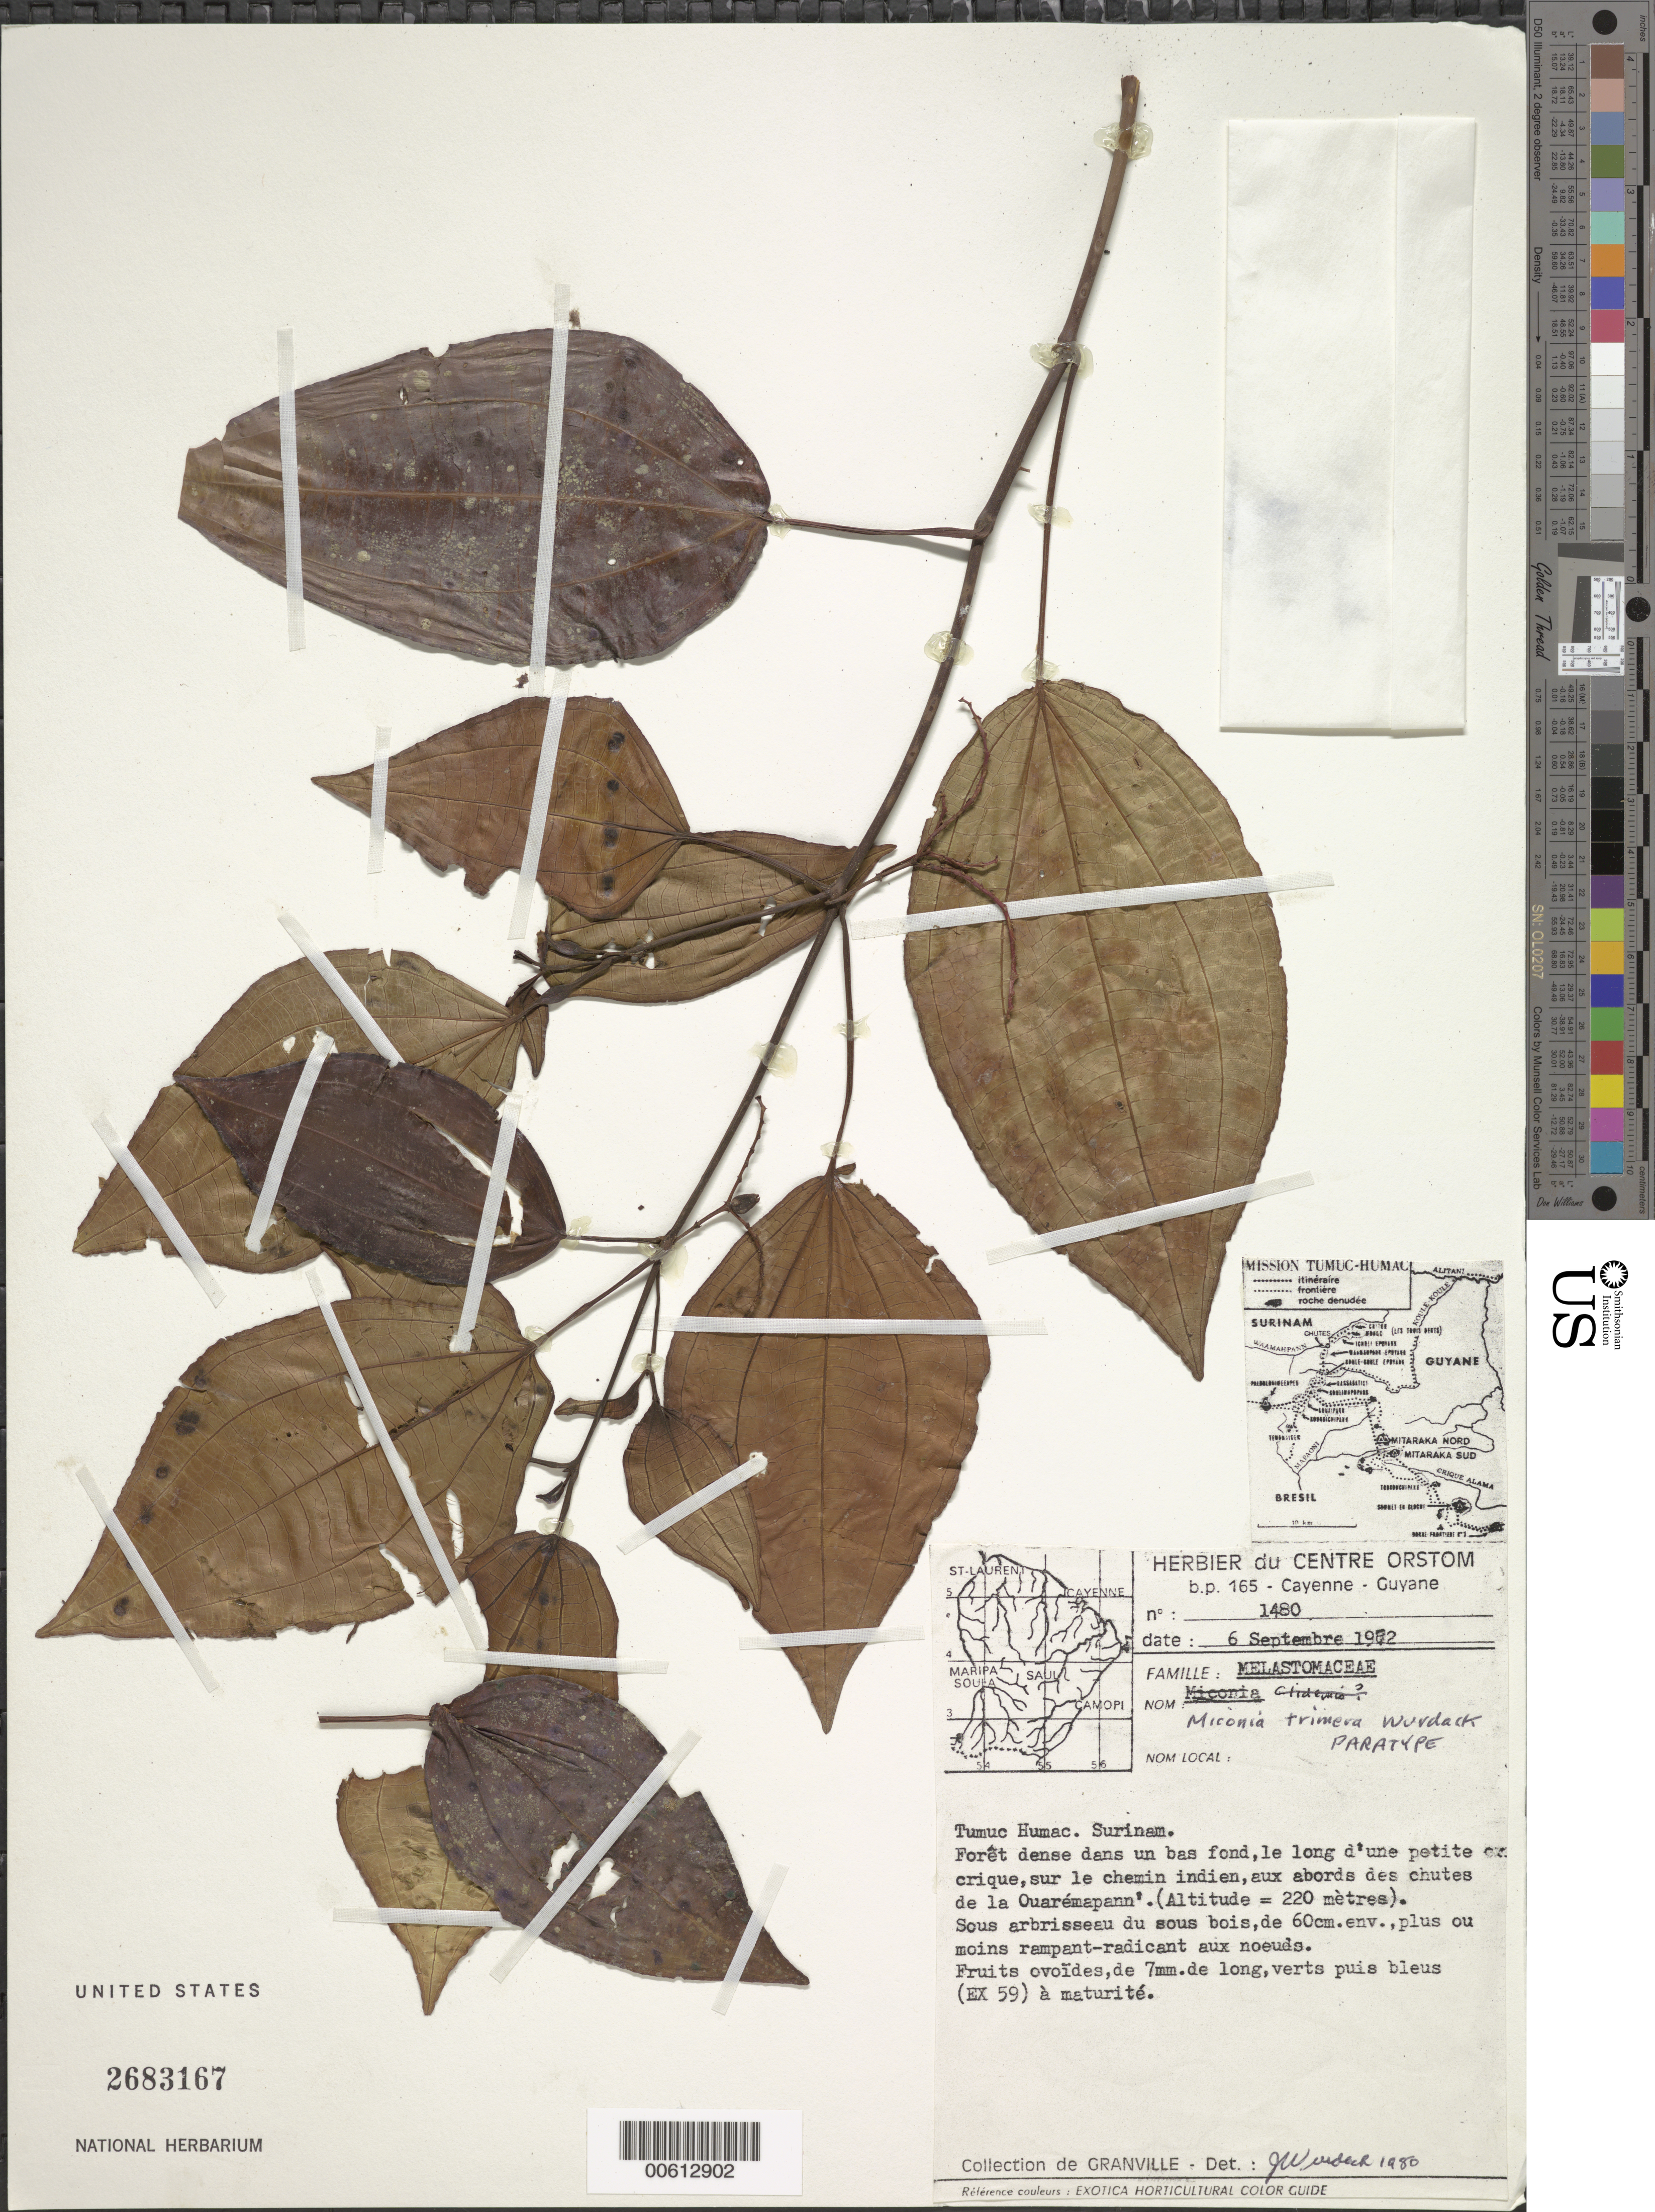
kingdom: Plantae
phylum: Tracheophyta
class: Magnoliopsida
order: Myrtales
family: Melastomataceae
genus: Miconia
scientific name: Miconia trimera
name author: Wurdack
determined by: Wurdack, John J., (US), US (UNITED STATES)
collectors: J.-J. de Granville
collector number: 1480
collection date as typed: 6-Sep-72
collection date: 1972-09-06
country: Suriname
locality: Tumuc-Humac, sur le chemin indien, aux abords des chutes de la Ouarémapann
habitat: Foret dense dans un bas fond, le long d'une petite crique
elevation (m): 220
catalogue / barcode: US 2683167